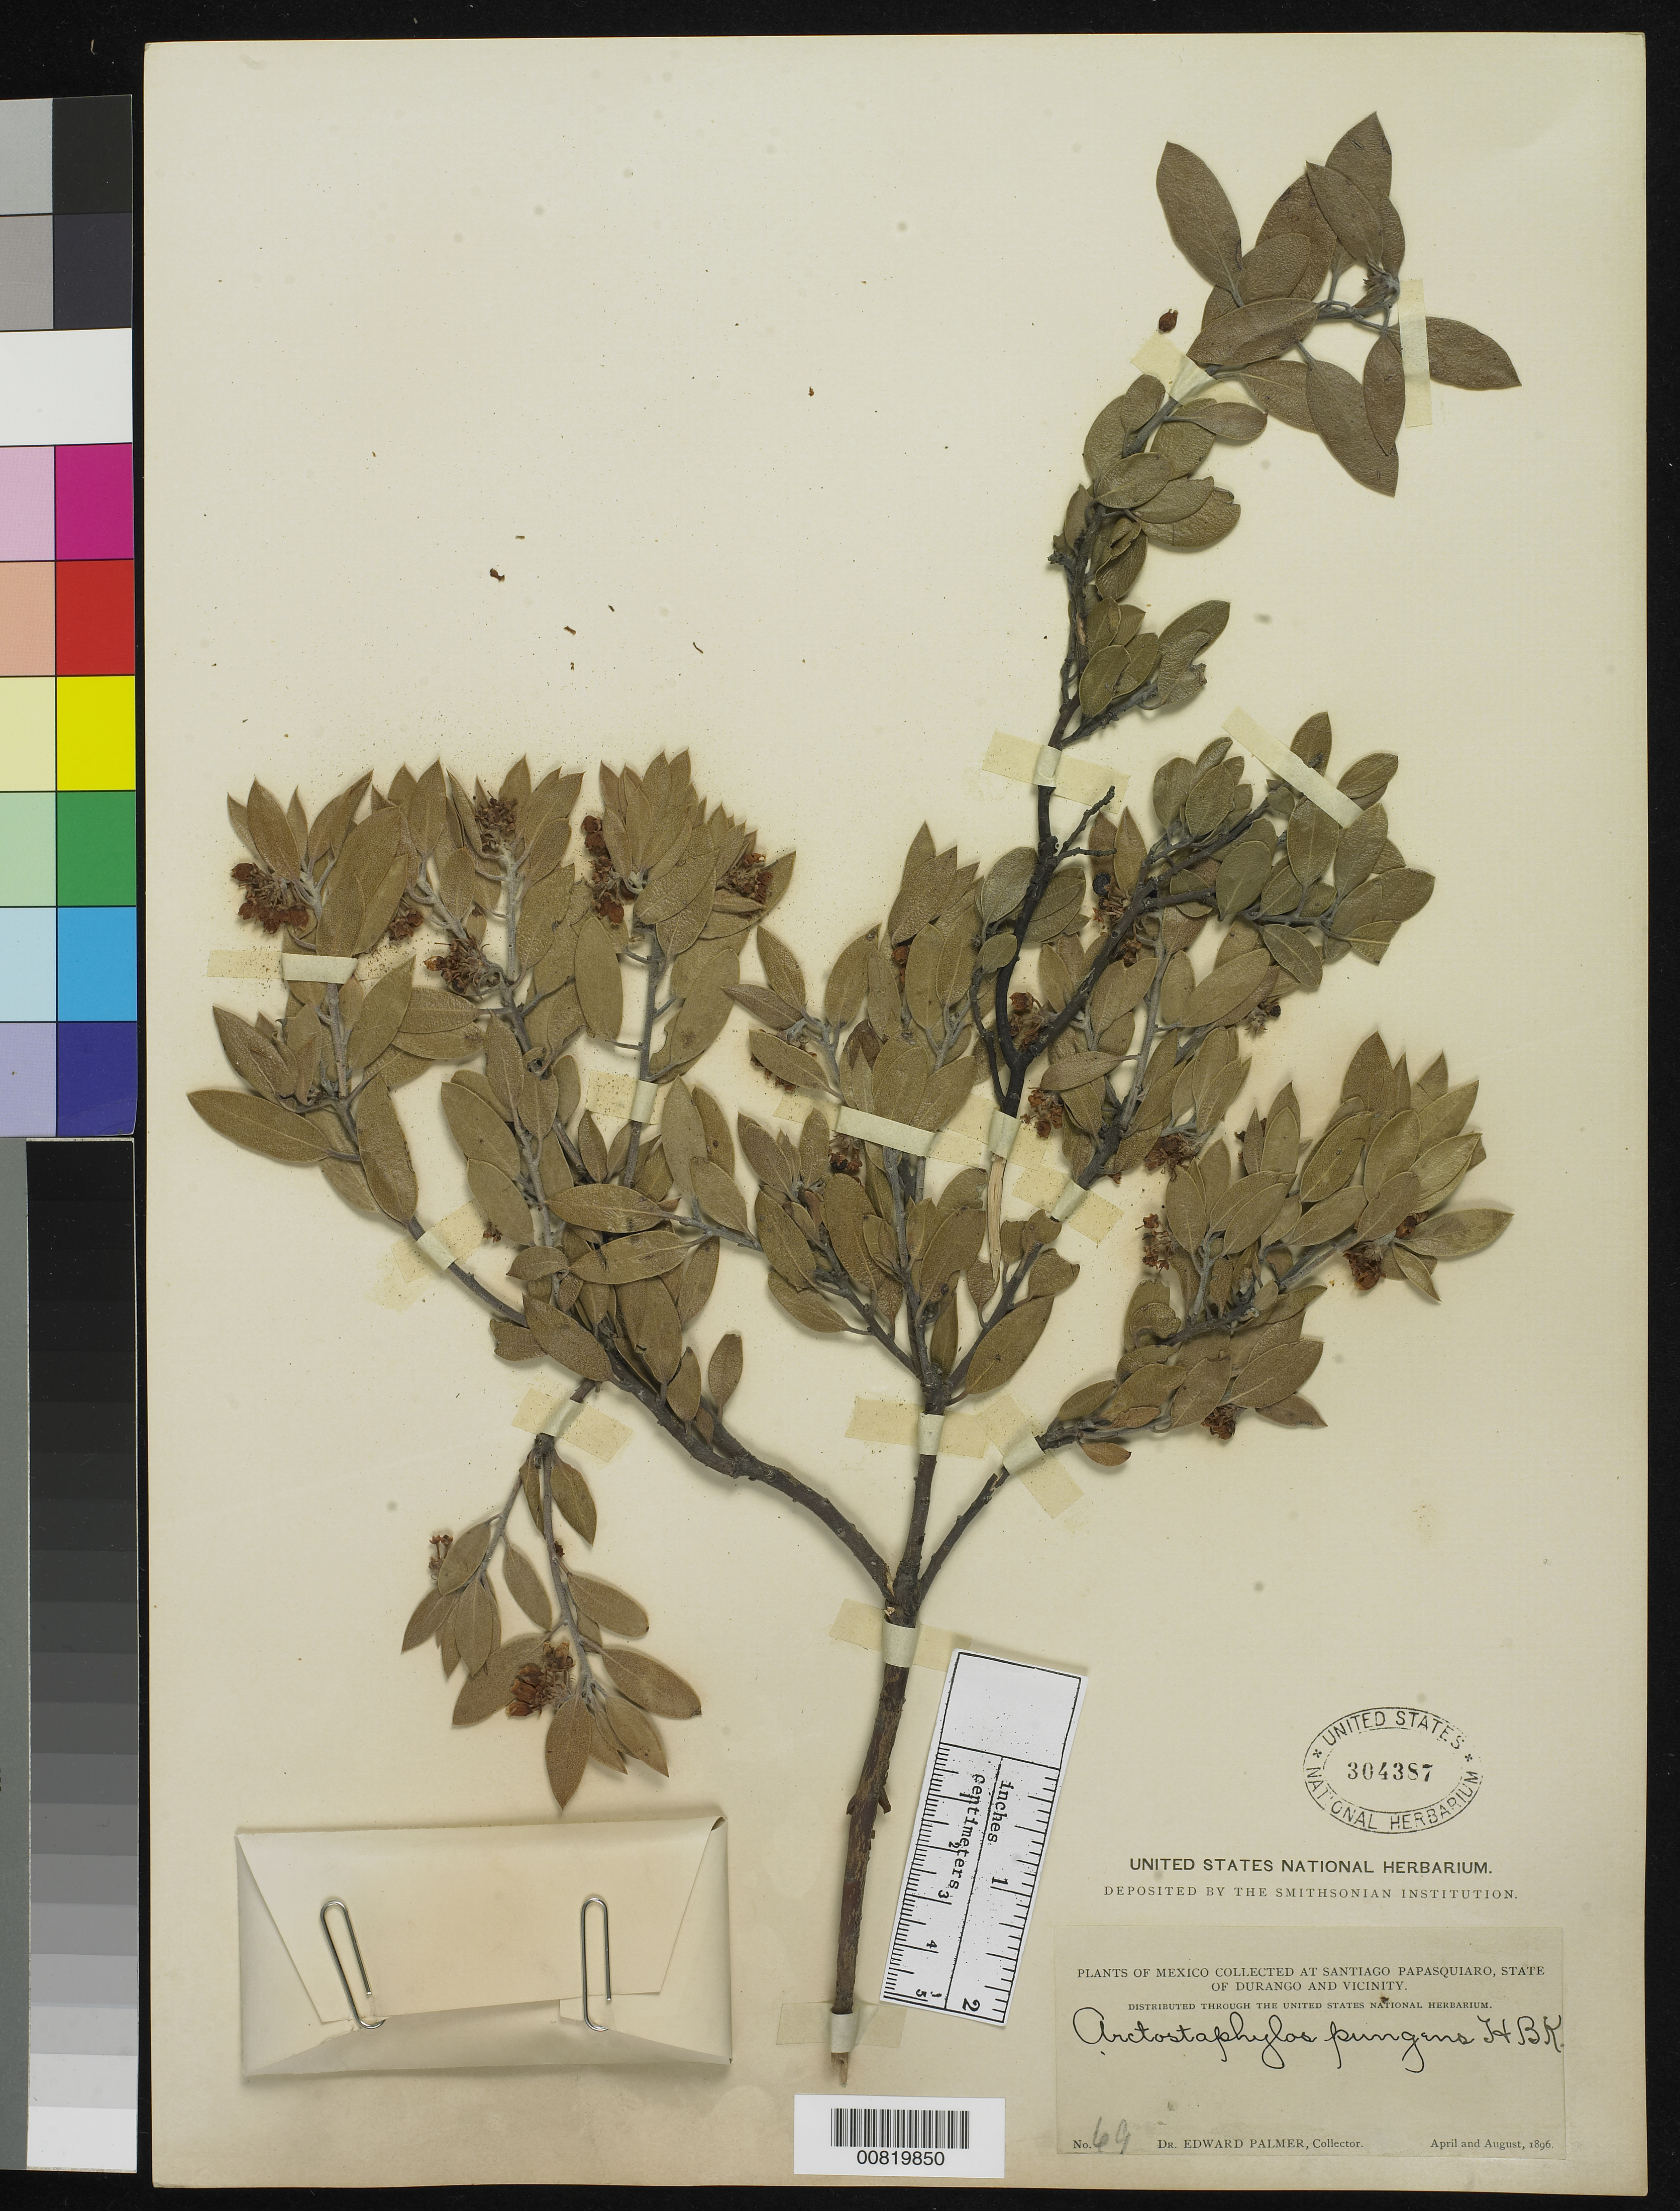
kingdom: Plantae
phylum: Tracheophyta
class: Magnoliopsida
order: Ericales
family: Ericaceae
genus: Arctostaphylos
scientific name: Arctostaphylos pungens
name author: Kunth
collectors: E. Palmer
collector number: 69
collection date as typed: Apr 1896 to -- Aug 1896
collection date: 1896-04/1896-08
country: Mexico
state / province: Durango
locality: Santiago Papasquiaro, Durango and vicinity.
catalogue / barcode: US 304387